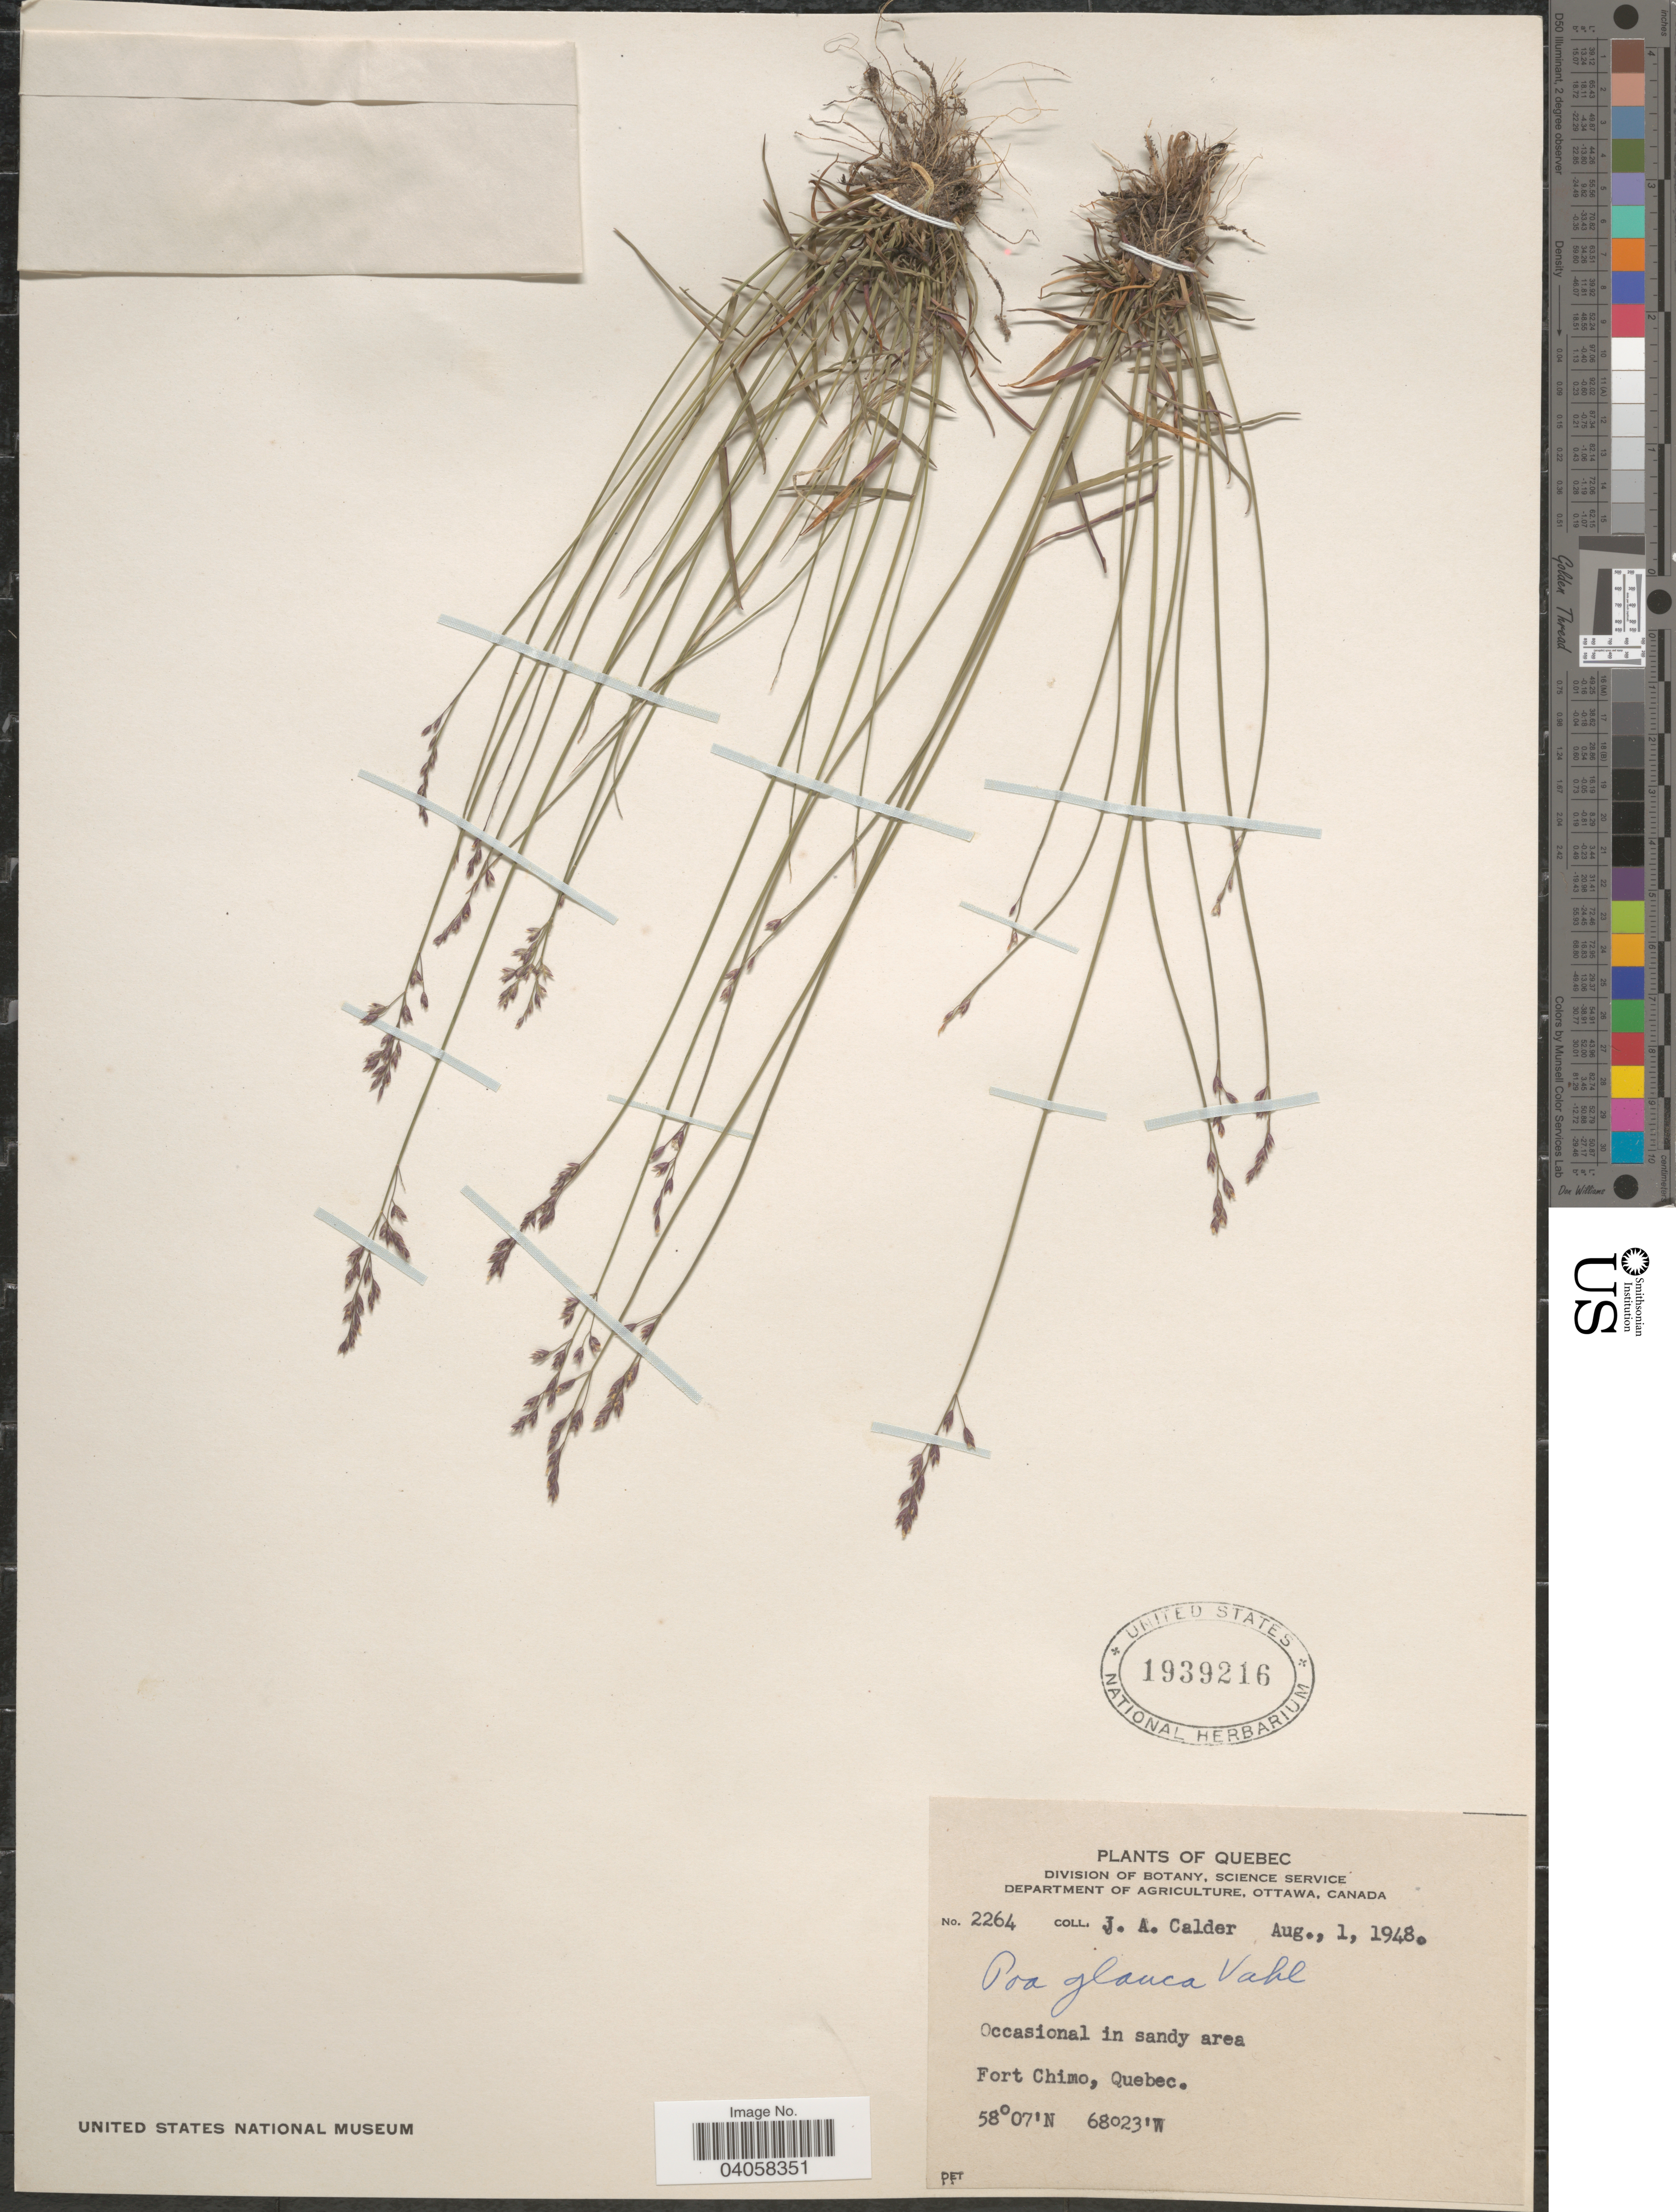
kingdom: Plantae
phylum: Tracheophyta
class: Liliopsida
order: Poales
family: Poaceae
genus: Poa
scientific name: Poa glauca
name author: Vahl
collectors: J. A. Calder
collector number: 2264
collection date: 1948-08-01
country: Canada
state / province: Quebec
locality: Occasional in sandy area. Fort Chimo.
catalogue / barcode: US 1939216